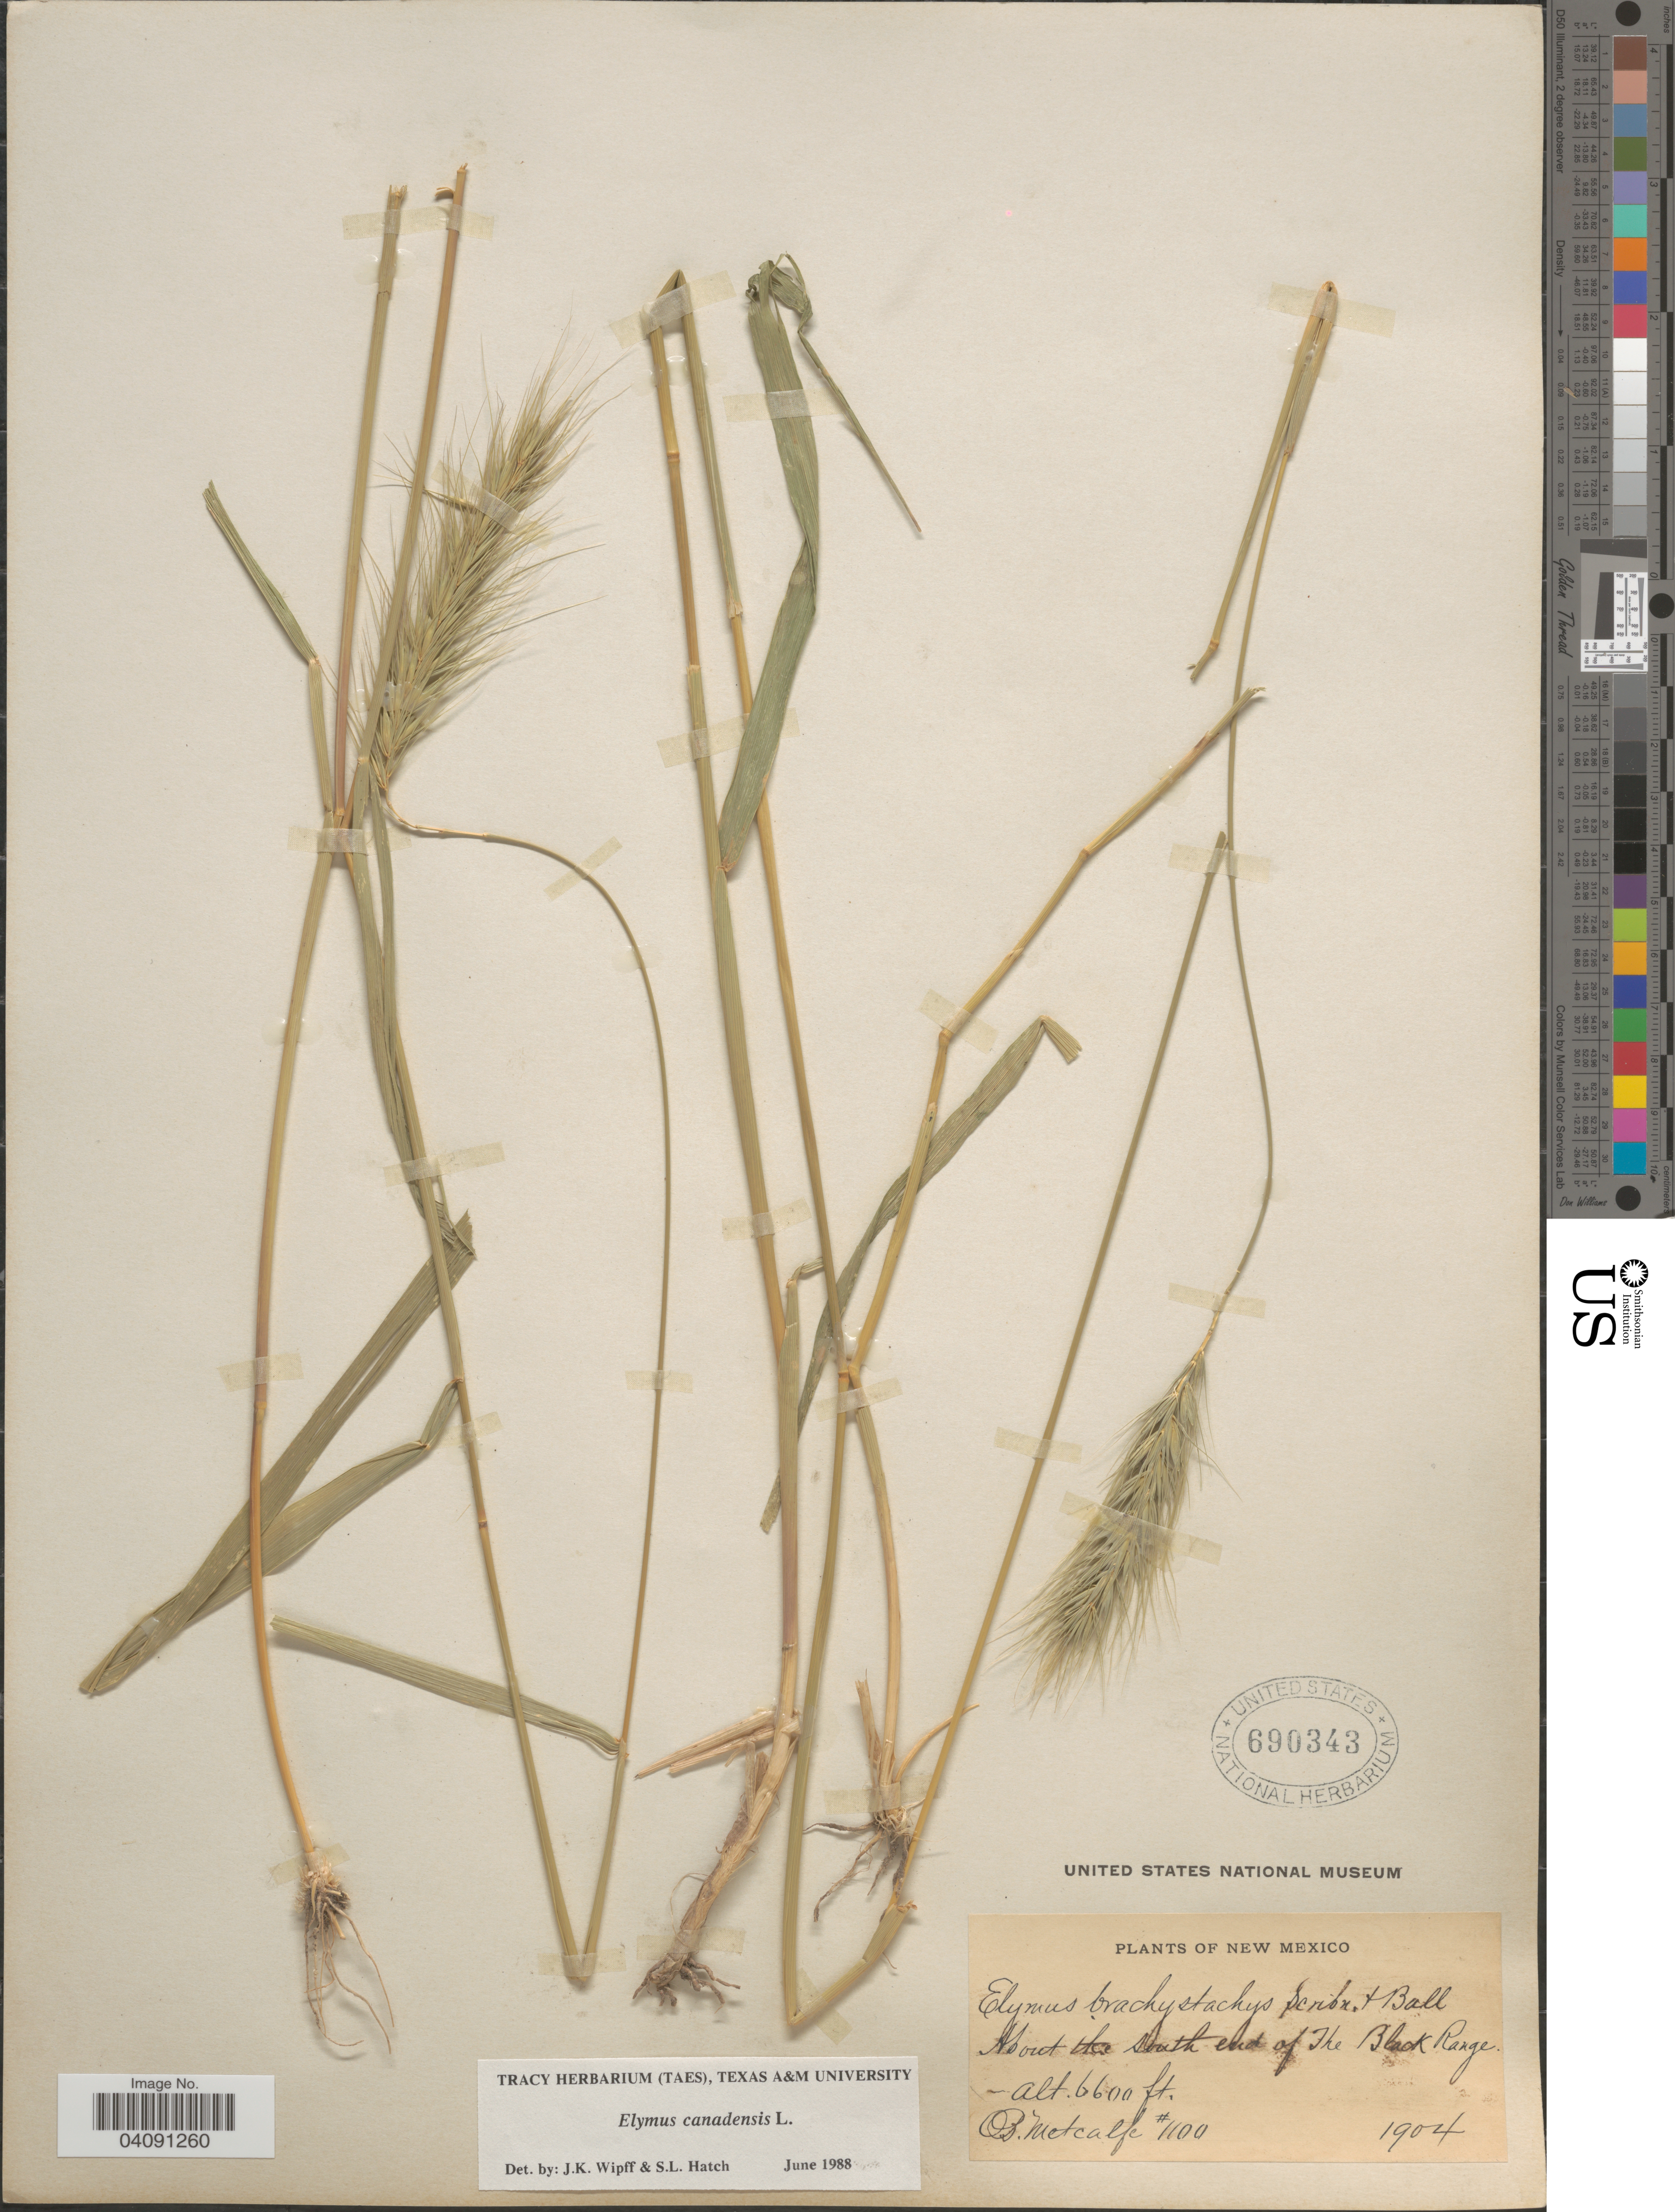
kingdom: Plantae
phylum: Tracheophyta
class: Liliopsida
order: Poales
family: Poaceae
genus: Elymus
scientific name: Elymus canadensis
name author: L.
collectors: O. B. Metcalfe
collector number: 1100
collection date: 1904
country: United States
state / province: New Mexico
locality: About the south end of The Black Range.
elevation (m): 2012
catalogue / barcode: US 690343